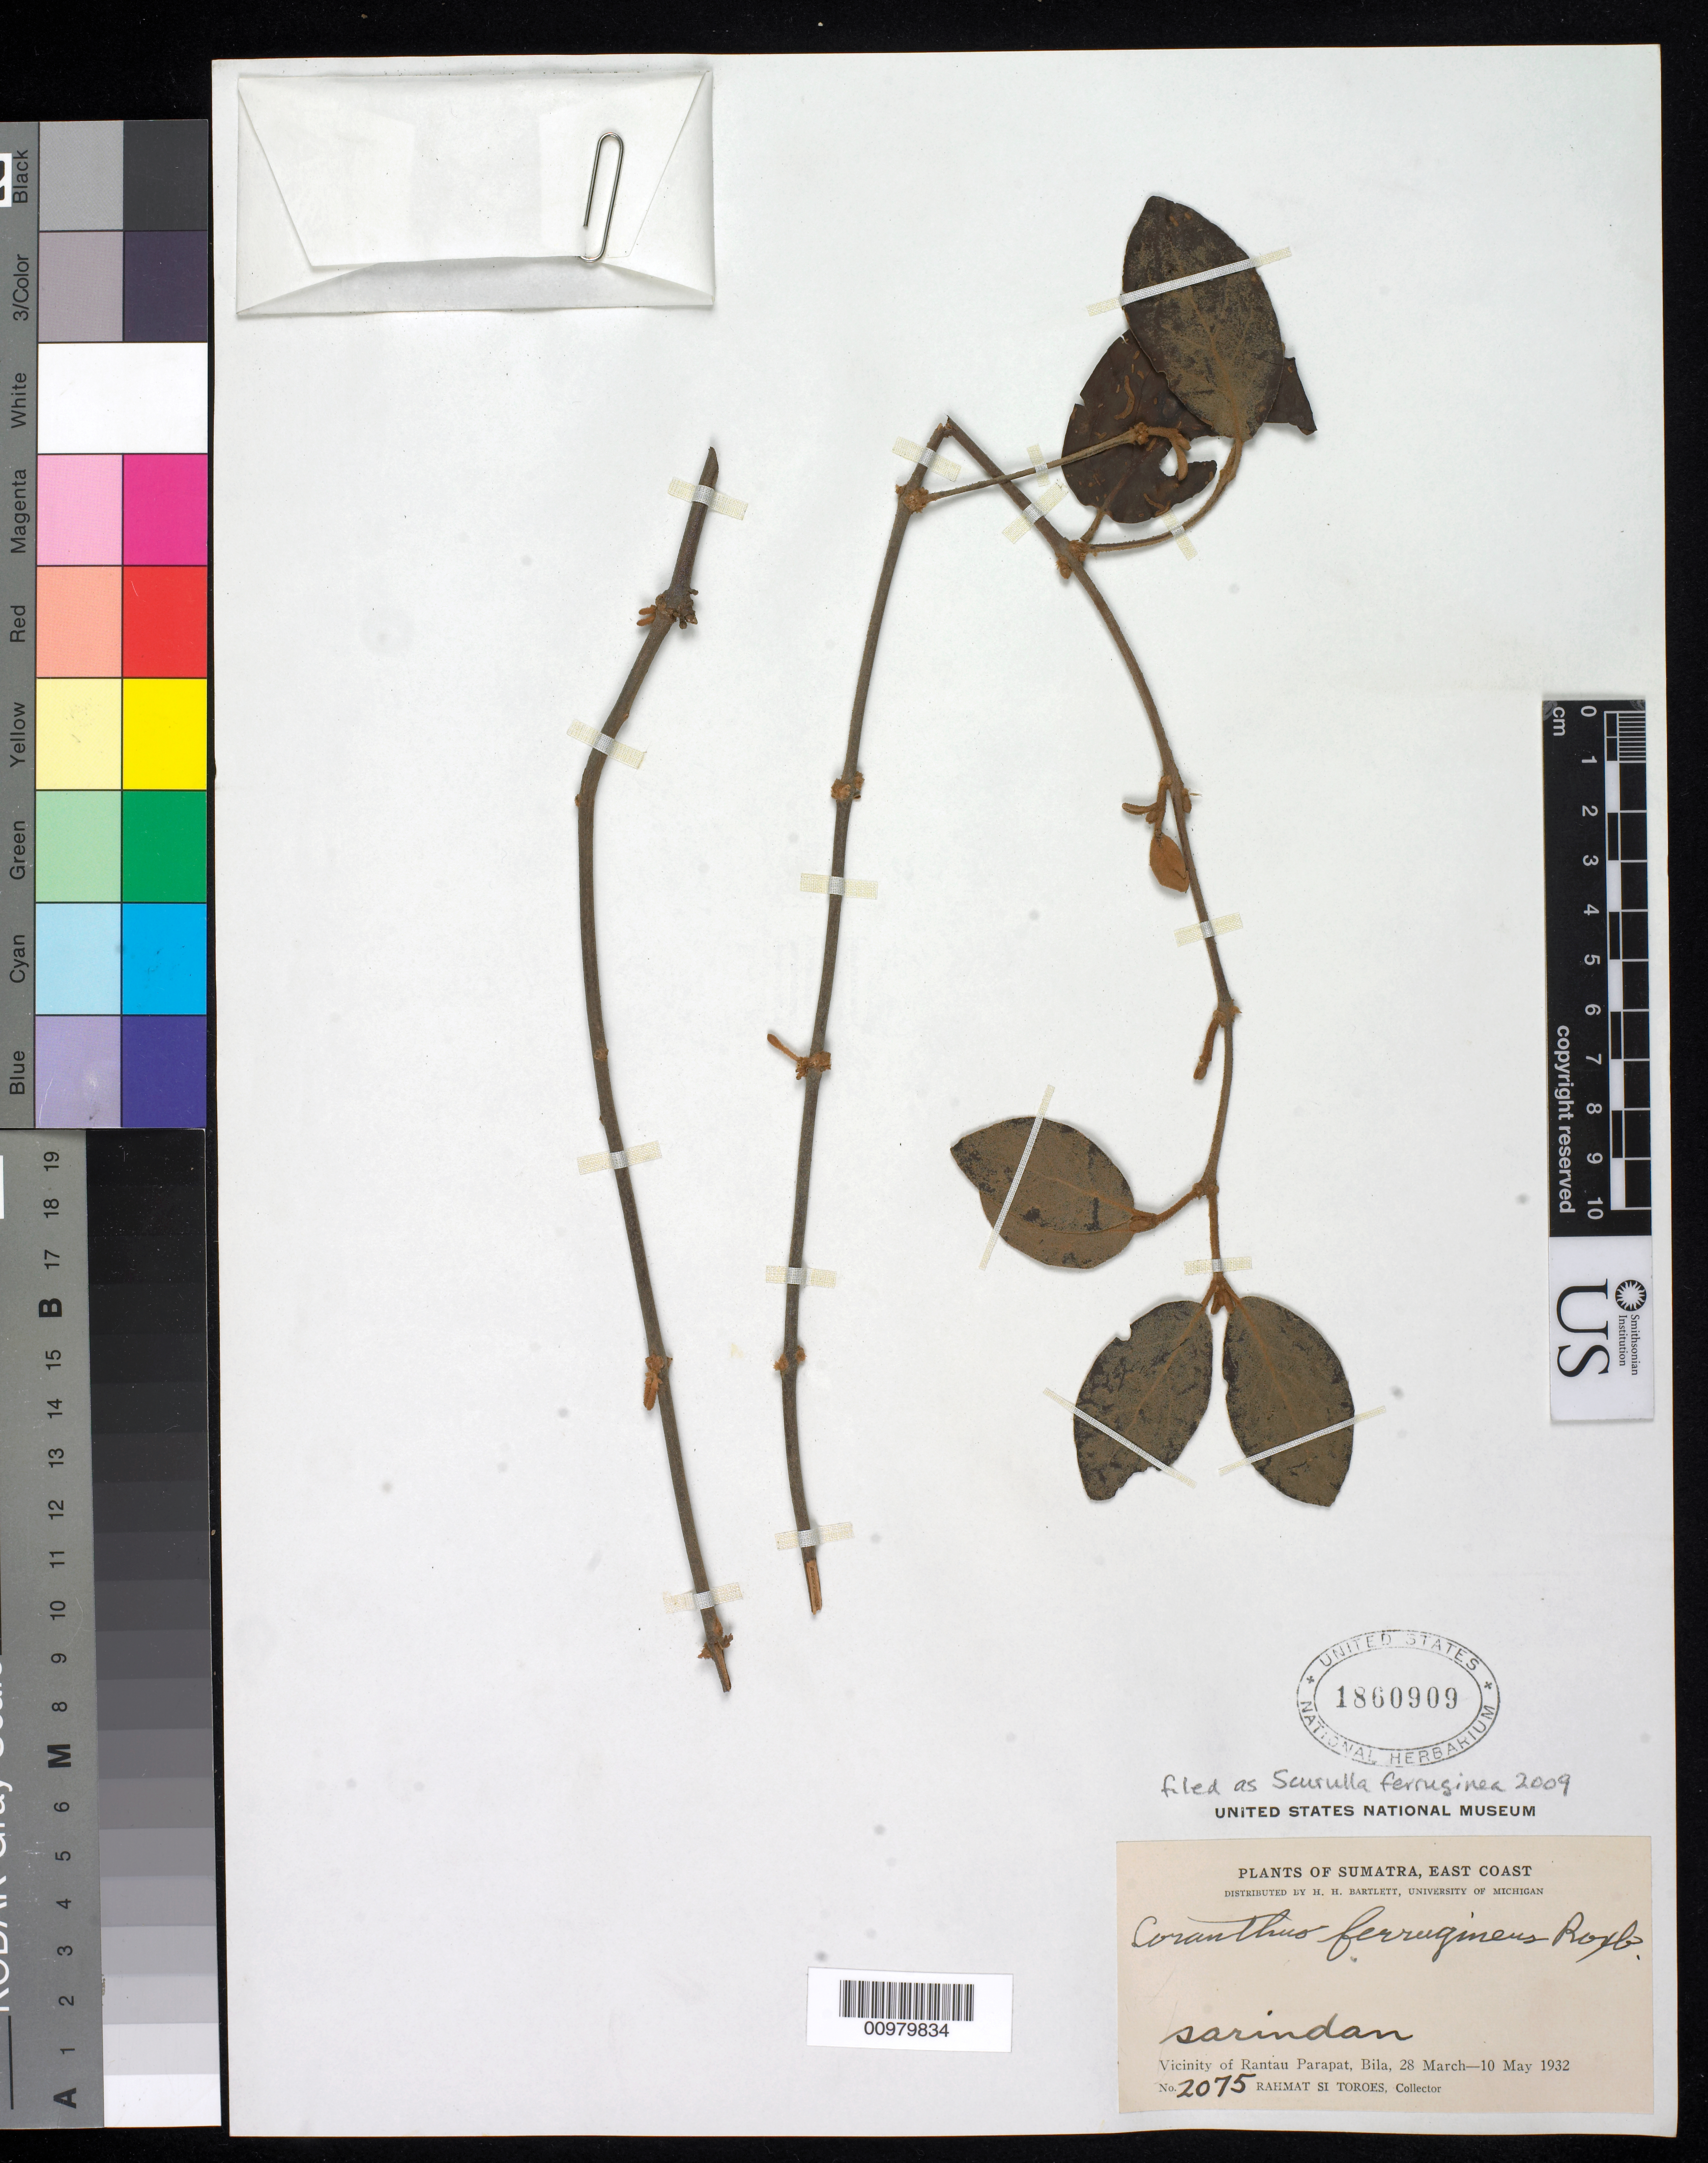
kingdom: Plantae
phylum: Tracheophyta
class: Magnoliopsida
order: Santalales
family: Loranthaceae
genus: Scurrula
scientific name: Scurrula ferruginea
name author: (Jack) Danser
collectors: Rahmat Si Boeea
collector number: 2075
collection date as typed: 28 Mar 1932 to 10 May 1932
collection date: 1932-03-28/1932-05-10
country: Indonesia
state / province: Sumatra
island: Sumatra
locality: Bila, Vicinity of Rantau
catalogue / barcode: US 1860909